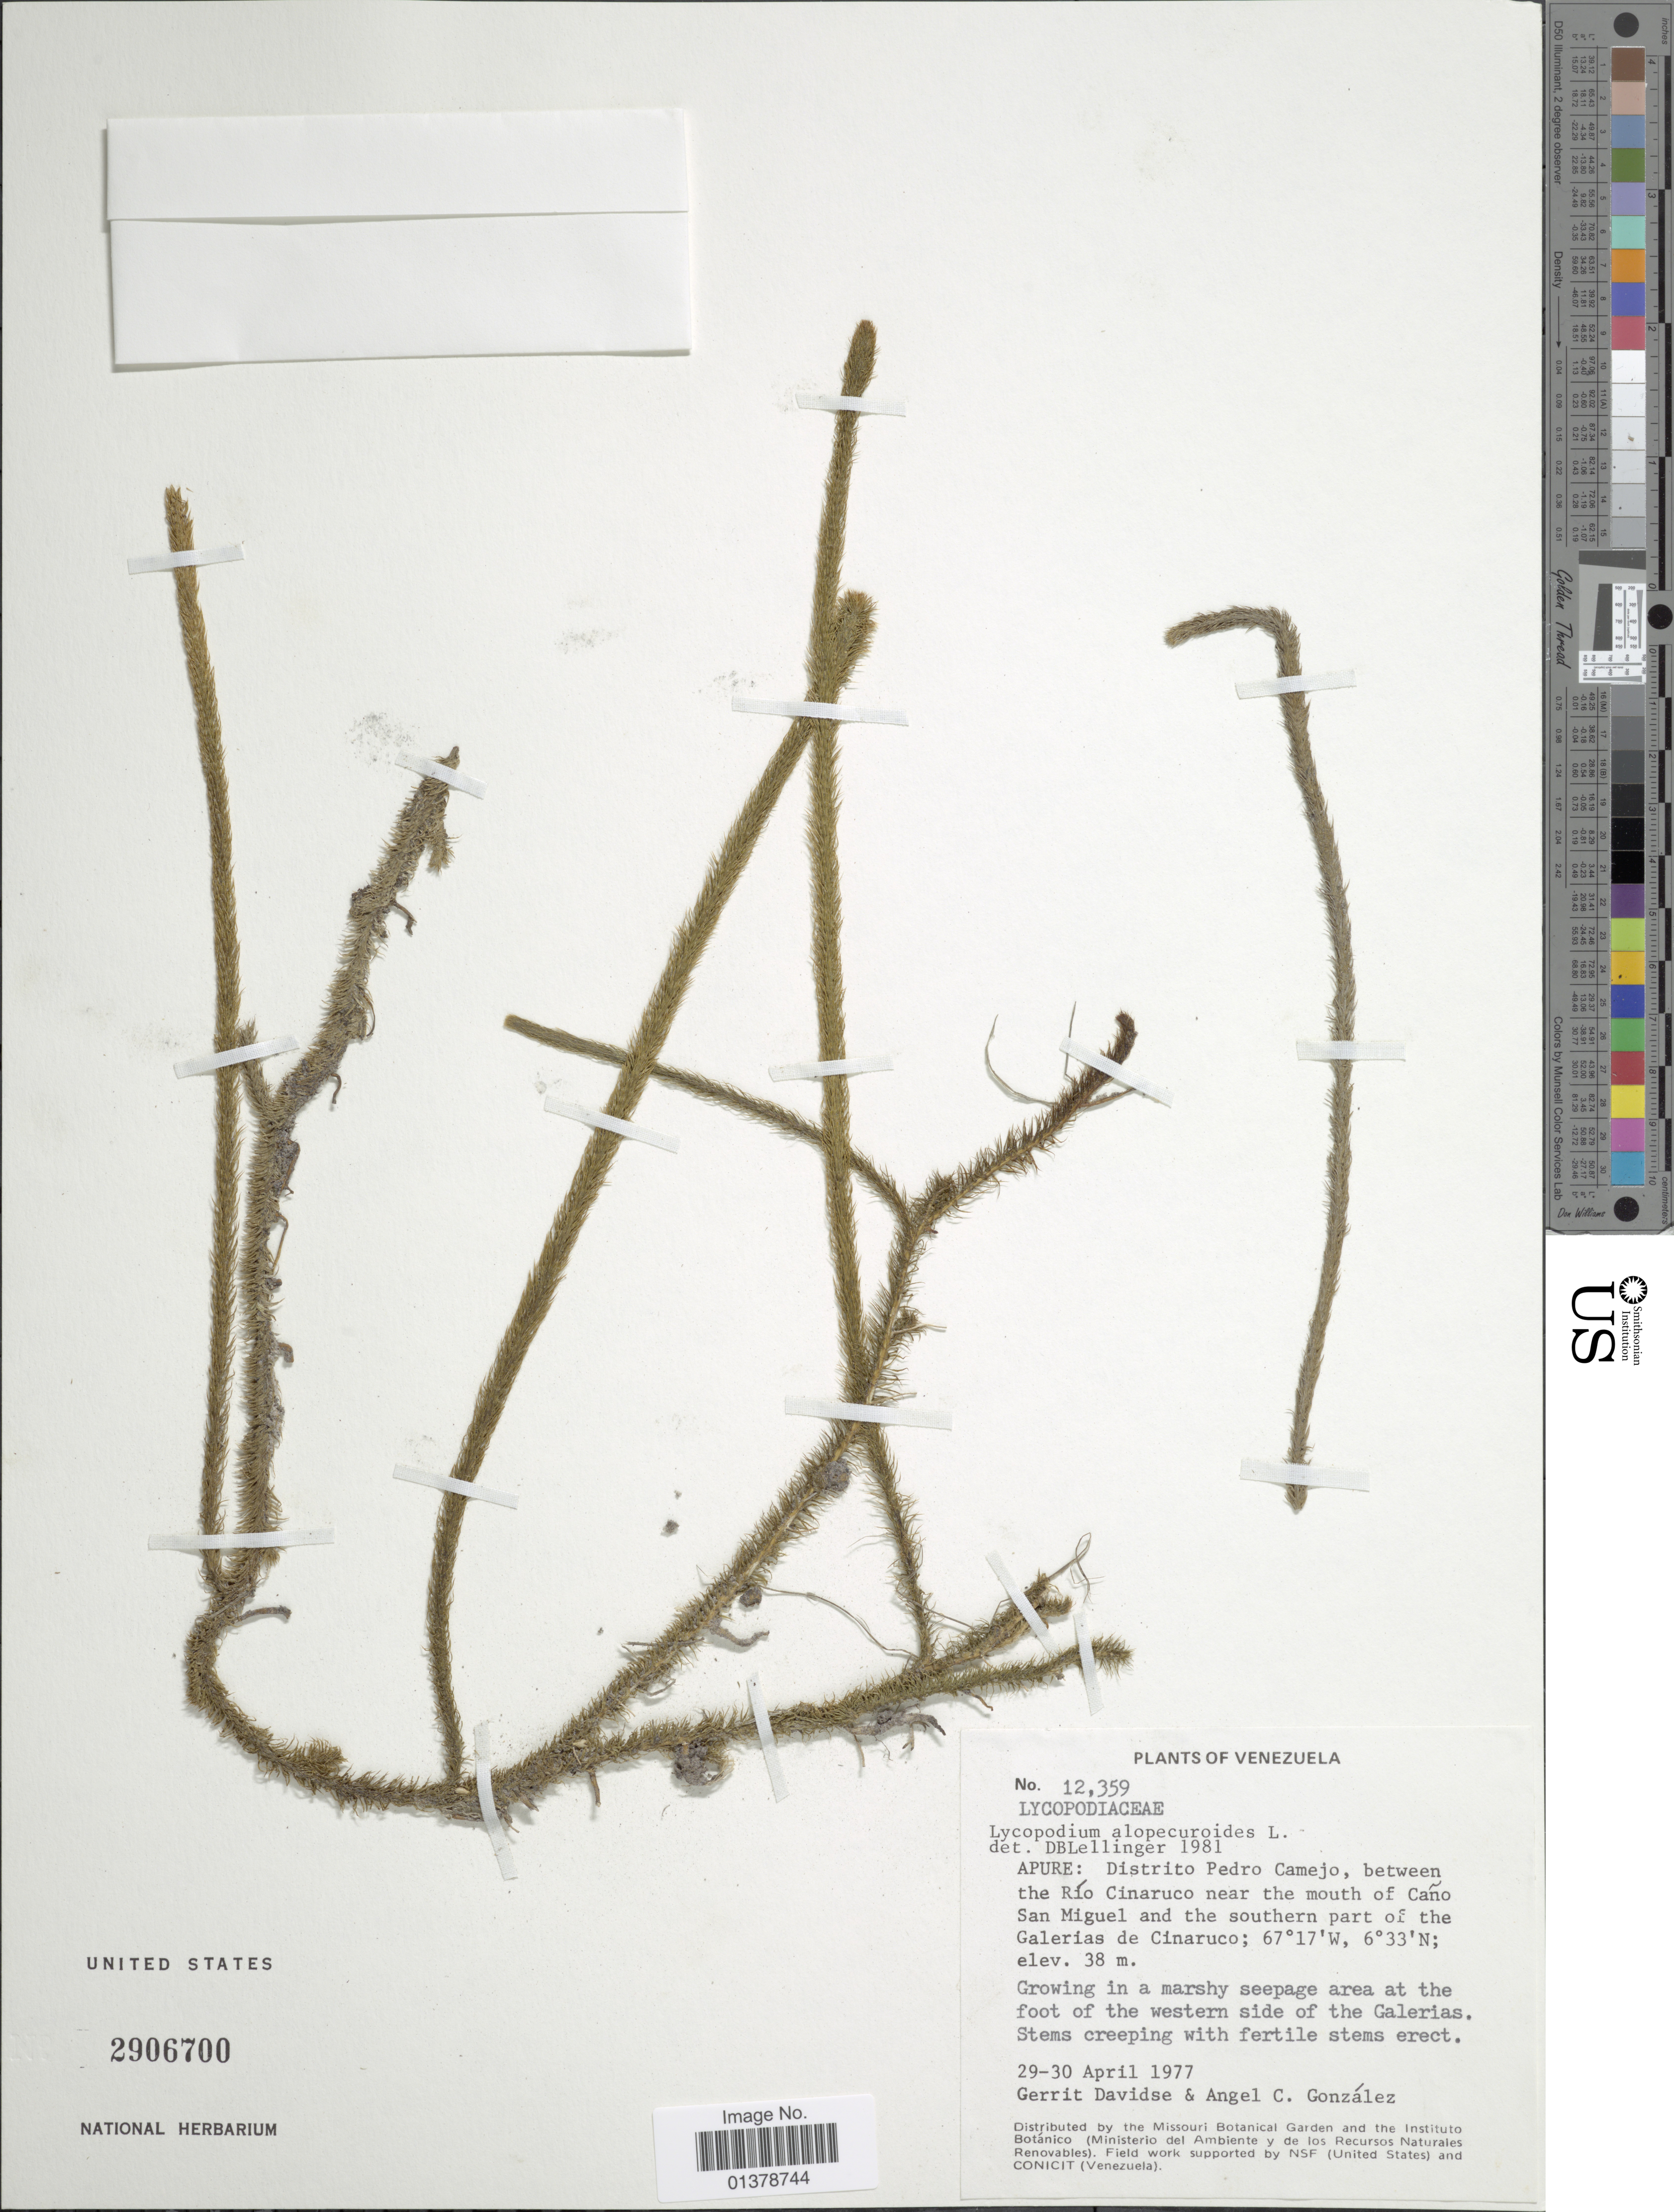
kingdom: Plantae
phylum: Tracheophyta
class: Lycopodiopsida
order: Lycopodiales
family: Lycopodiaceae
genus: Lycopodiella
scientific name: Lycopodiella alopecuroides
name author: (L.) Cranfill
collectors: G. Davidse & A. C. González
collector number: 12359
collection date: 1977-04-29/1977-04-30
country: Venezuela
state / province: Apure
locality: Distrito Pedro Camejo, between the Rio Cinaruco near the mouth of Cano San Miguel and the southern part of the Galerias de Cinaruco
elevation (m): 38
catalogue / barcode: US 2906700